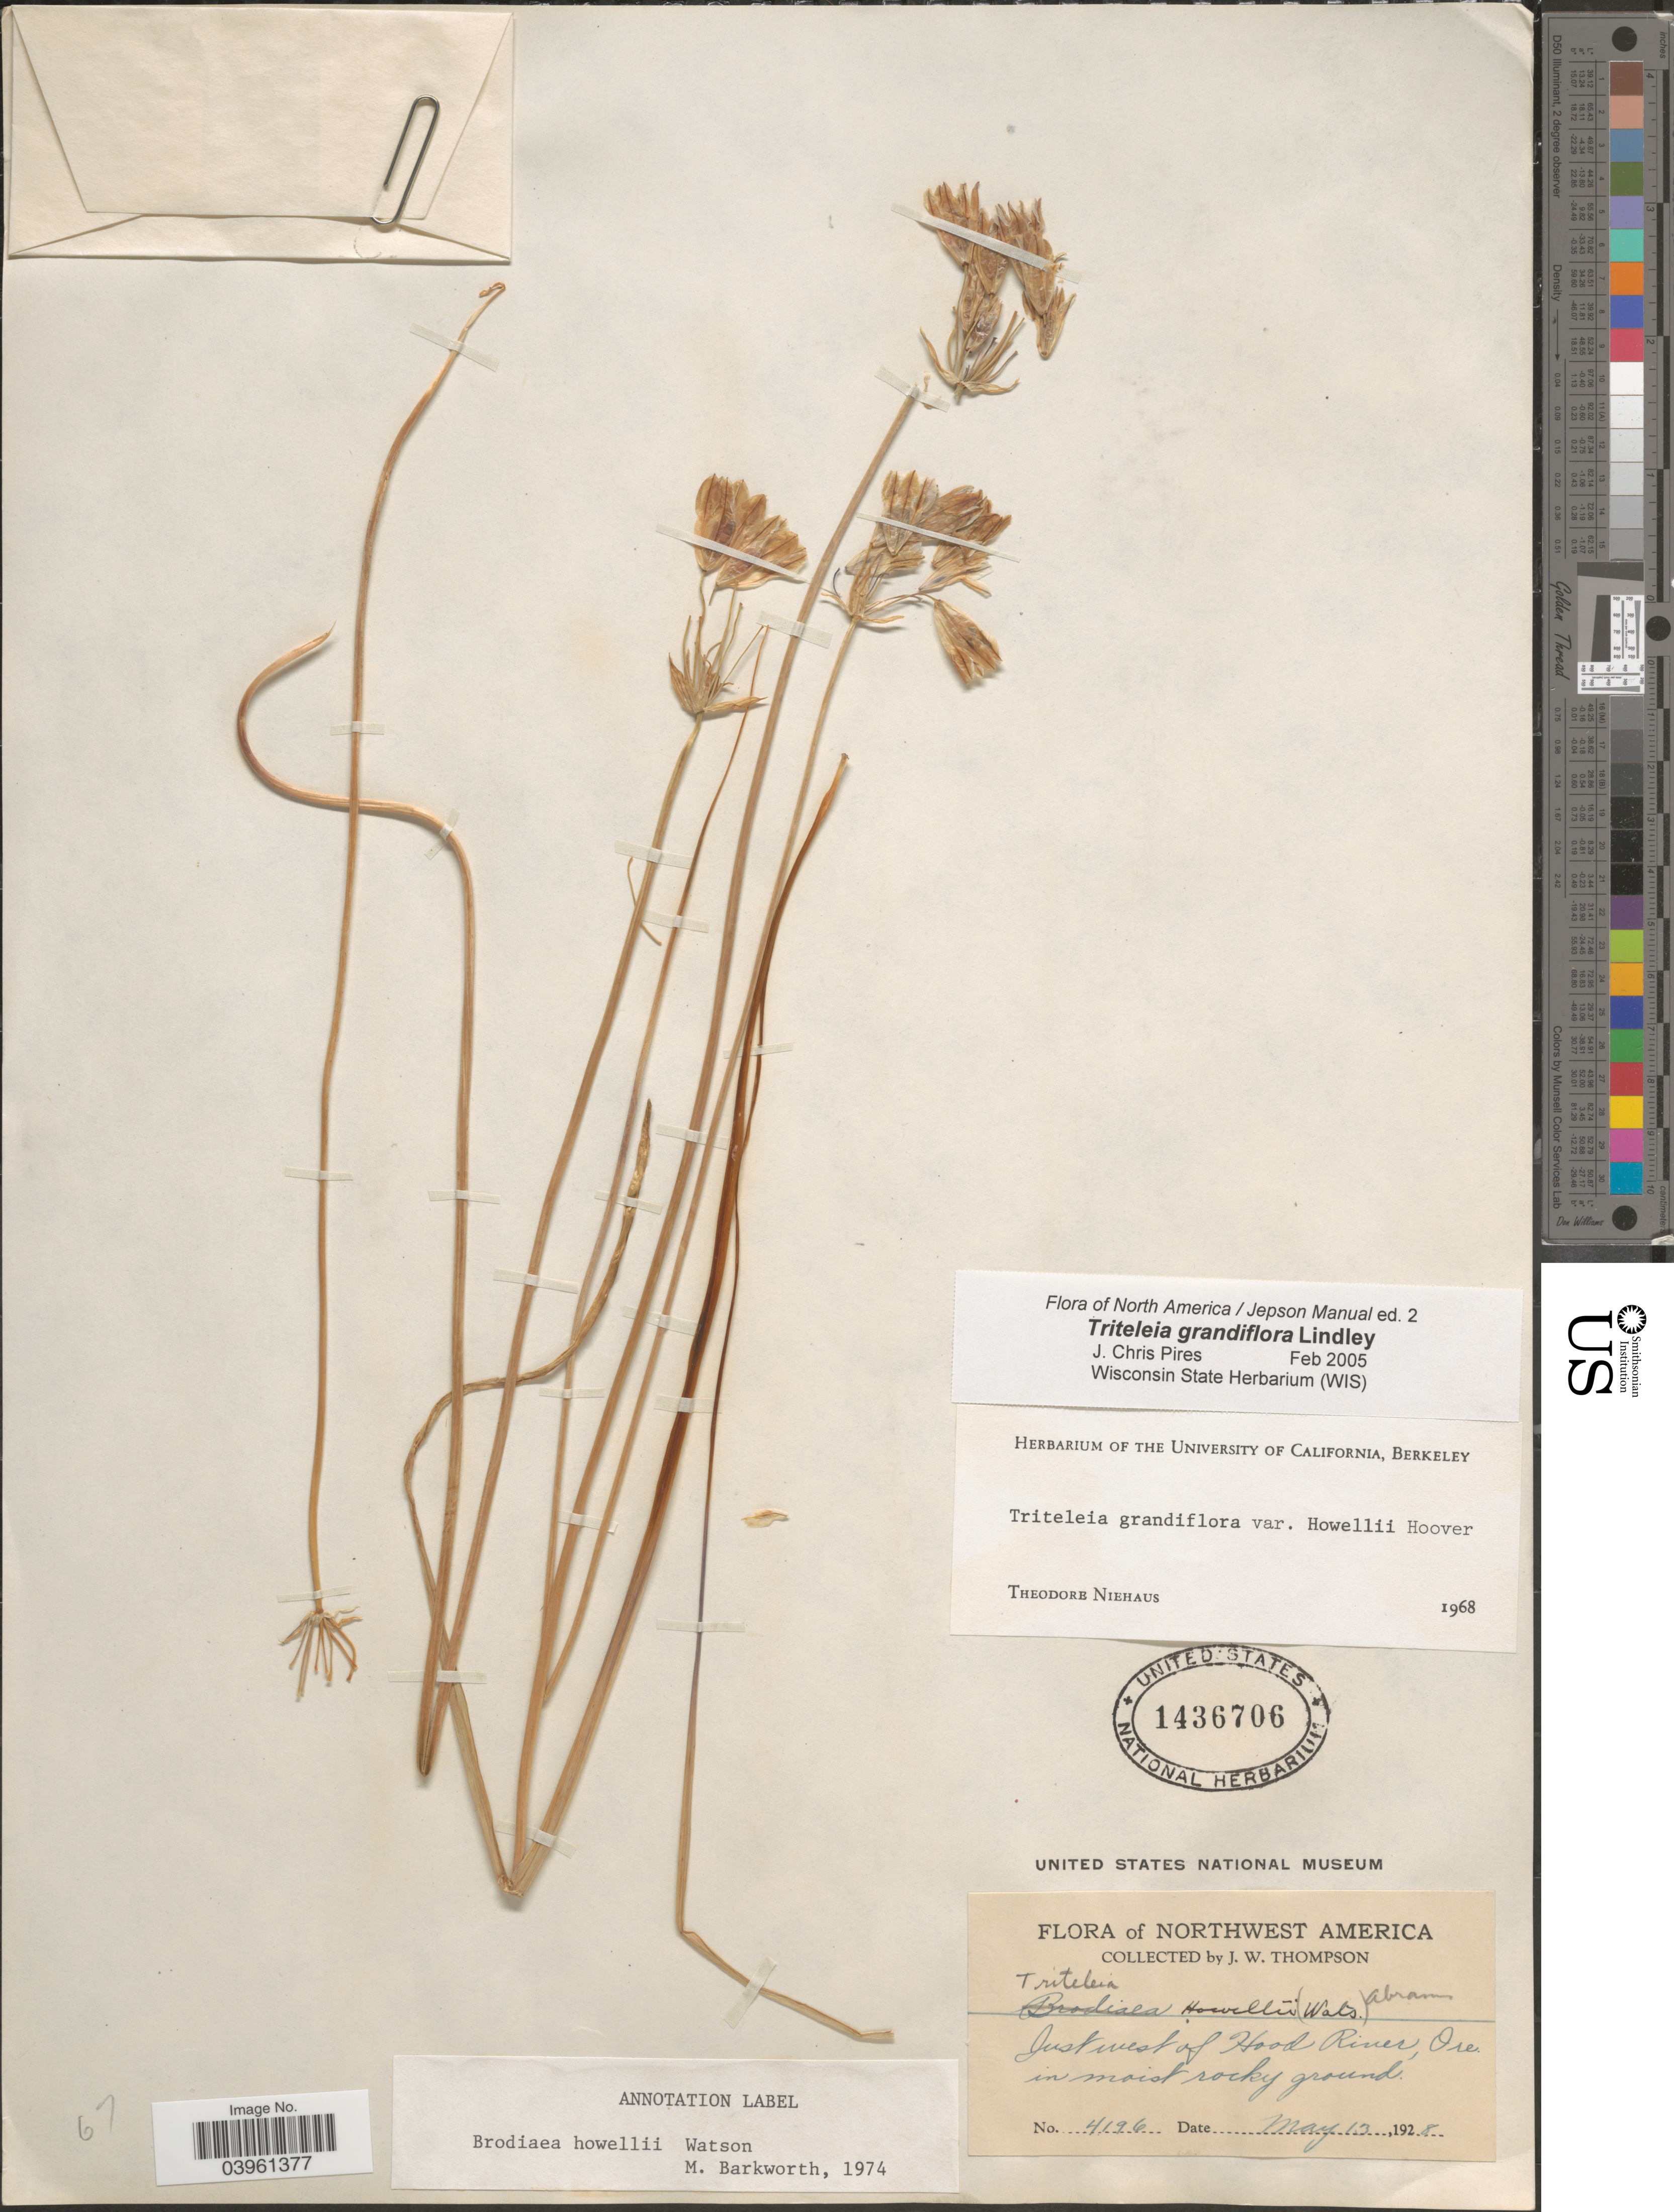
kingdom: Plantae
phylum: Tracheophyta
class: Liliopsida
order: Asparagales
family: Asparagaceae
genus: Triteleia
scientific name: Triteleia grandiflora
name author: Lindl.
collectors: J. Thompson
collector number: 4196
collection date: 1928-05-13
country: United States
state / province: Oregon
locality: Northwest America. Just west of Hood River.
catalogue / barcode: US 1436706